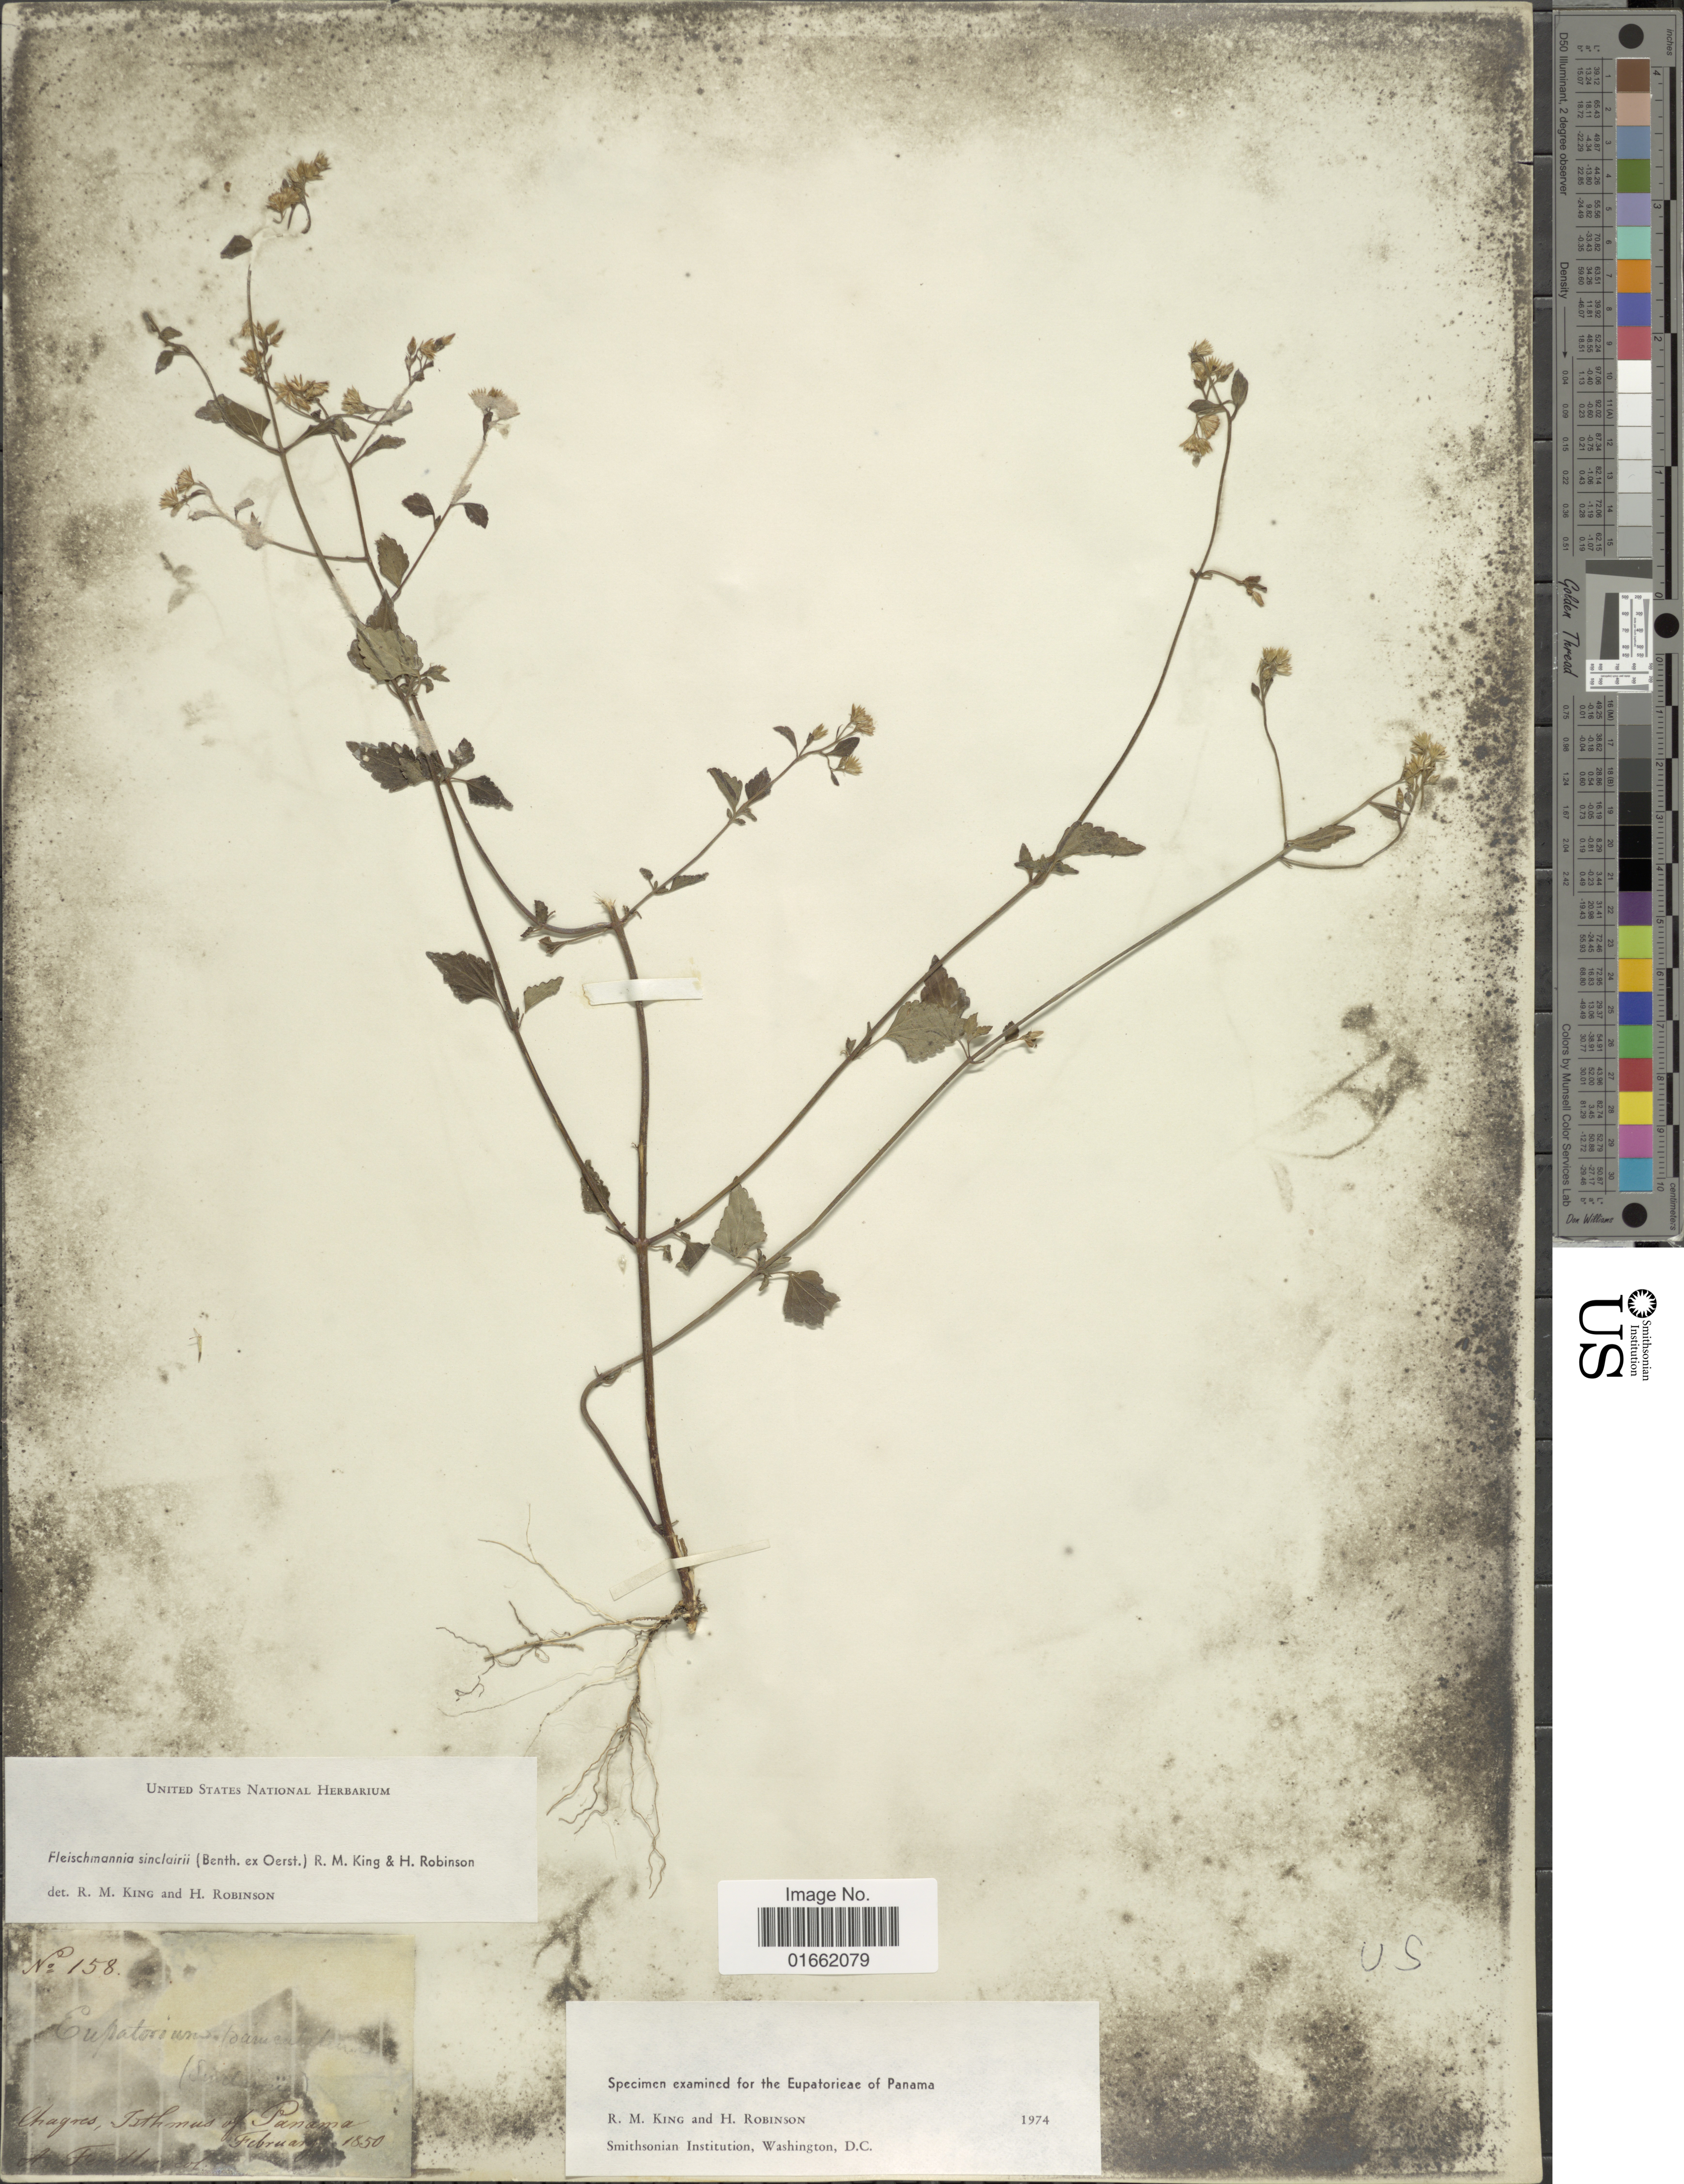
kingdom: Plantae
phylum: Tracheophyta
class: Magnoliopsida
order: Asterales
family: Asteraceae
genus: Fleischmannia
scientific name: Fleischmannia sinclairii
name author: (Benth. ex Oerst.) R.M. King & H. Rob.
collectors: A. Fendler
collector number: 158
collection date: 1850-02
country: Panama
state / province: Panamá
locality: Chagres, Isthmus of Panama